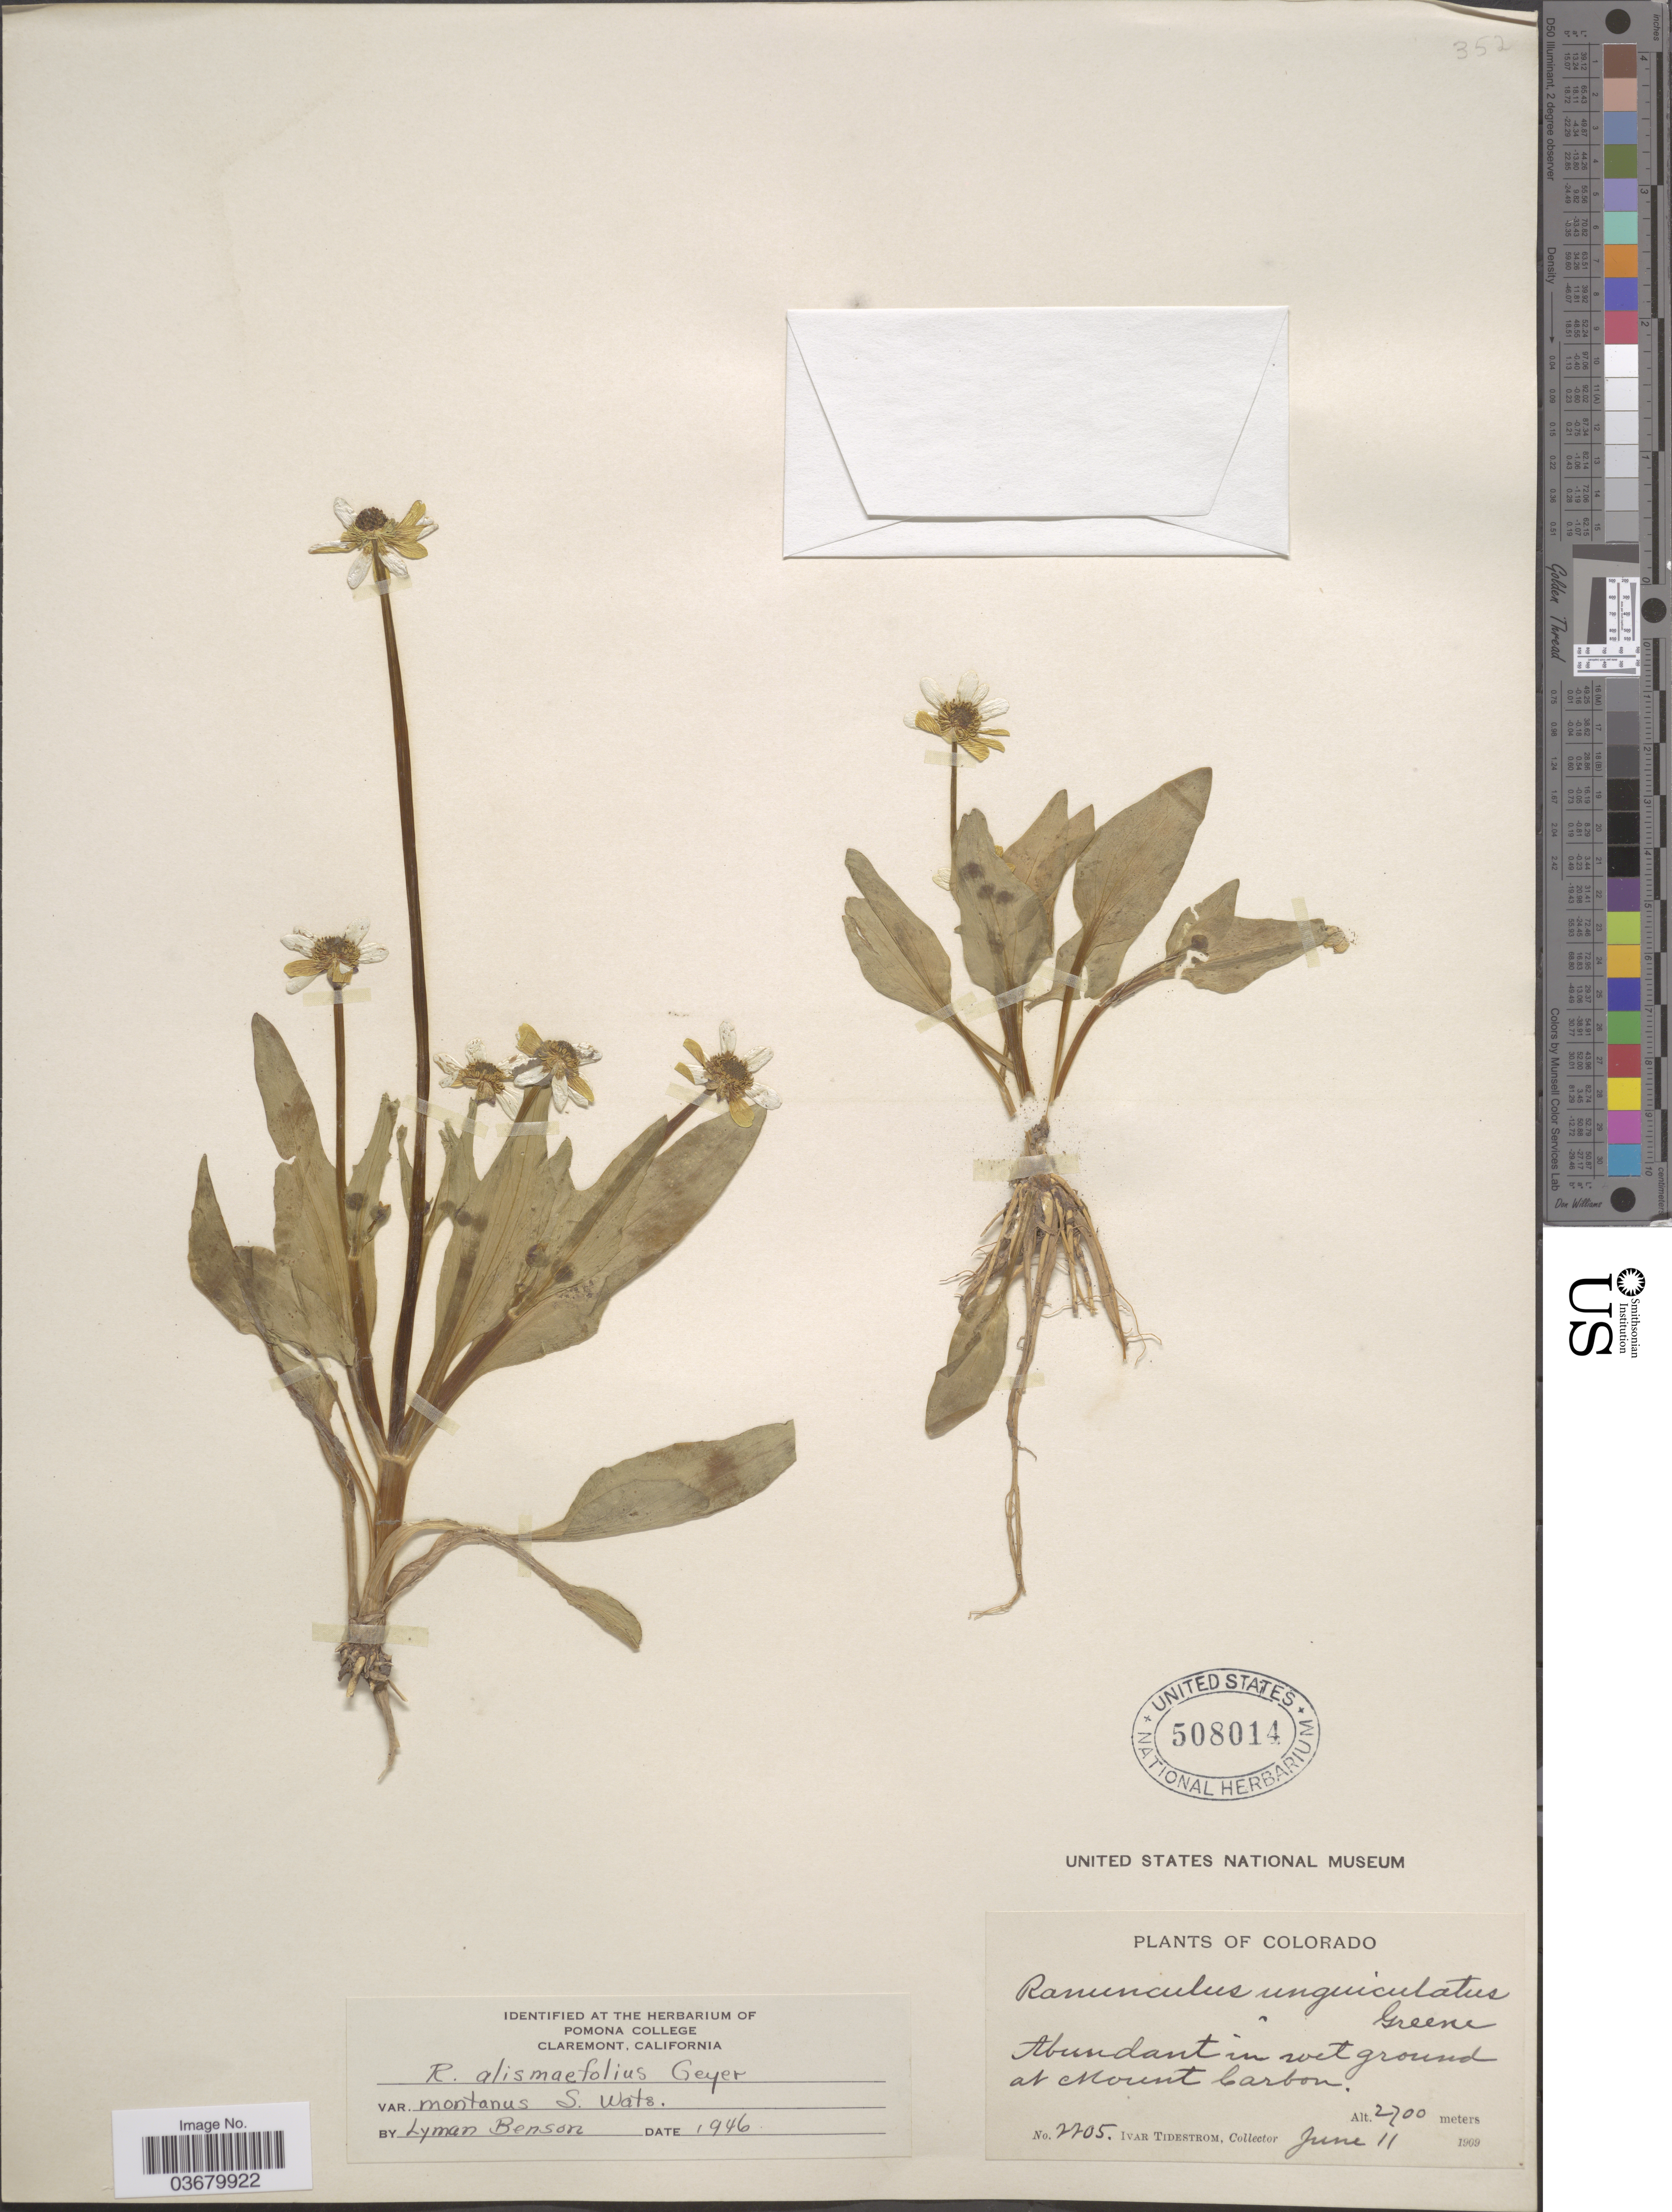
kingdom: Plantae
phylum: Tracheophyta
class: Magnoliopsida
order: Ranunculales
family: Ranunculaceae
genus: Ranunculus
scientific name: Ranunculus alismifolius var. montanus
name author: S. Watson in C. King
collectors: I. F. Tidestrom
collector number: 2205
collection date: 1909-06-11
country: United States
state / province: Colorado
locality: At Mount Carbon.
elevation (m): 2700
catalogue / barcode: US 508014